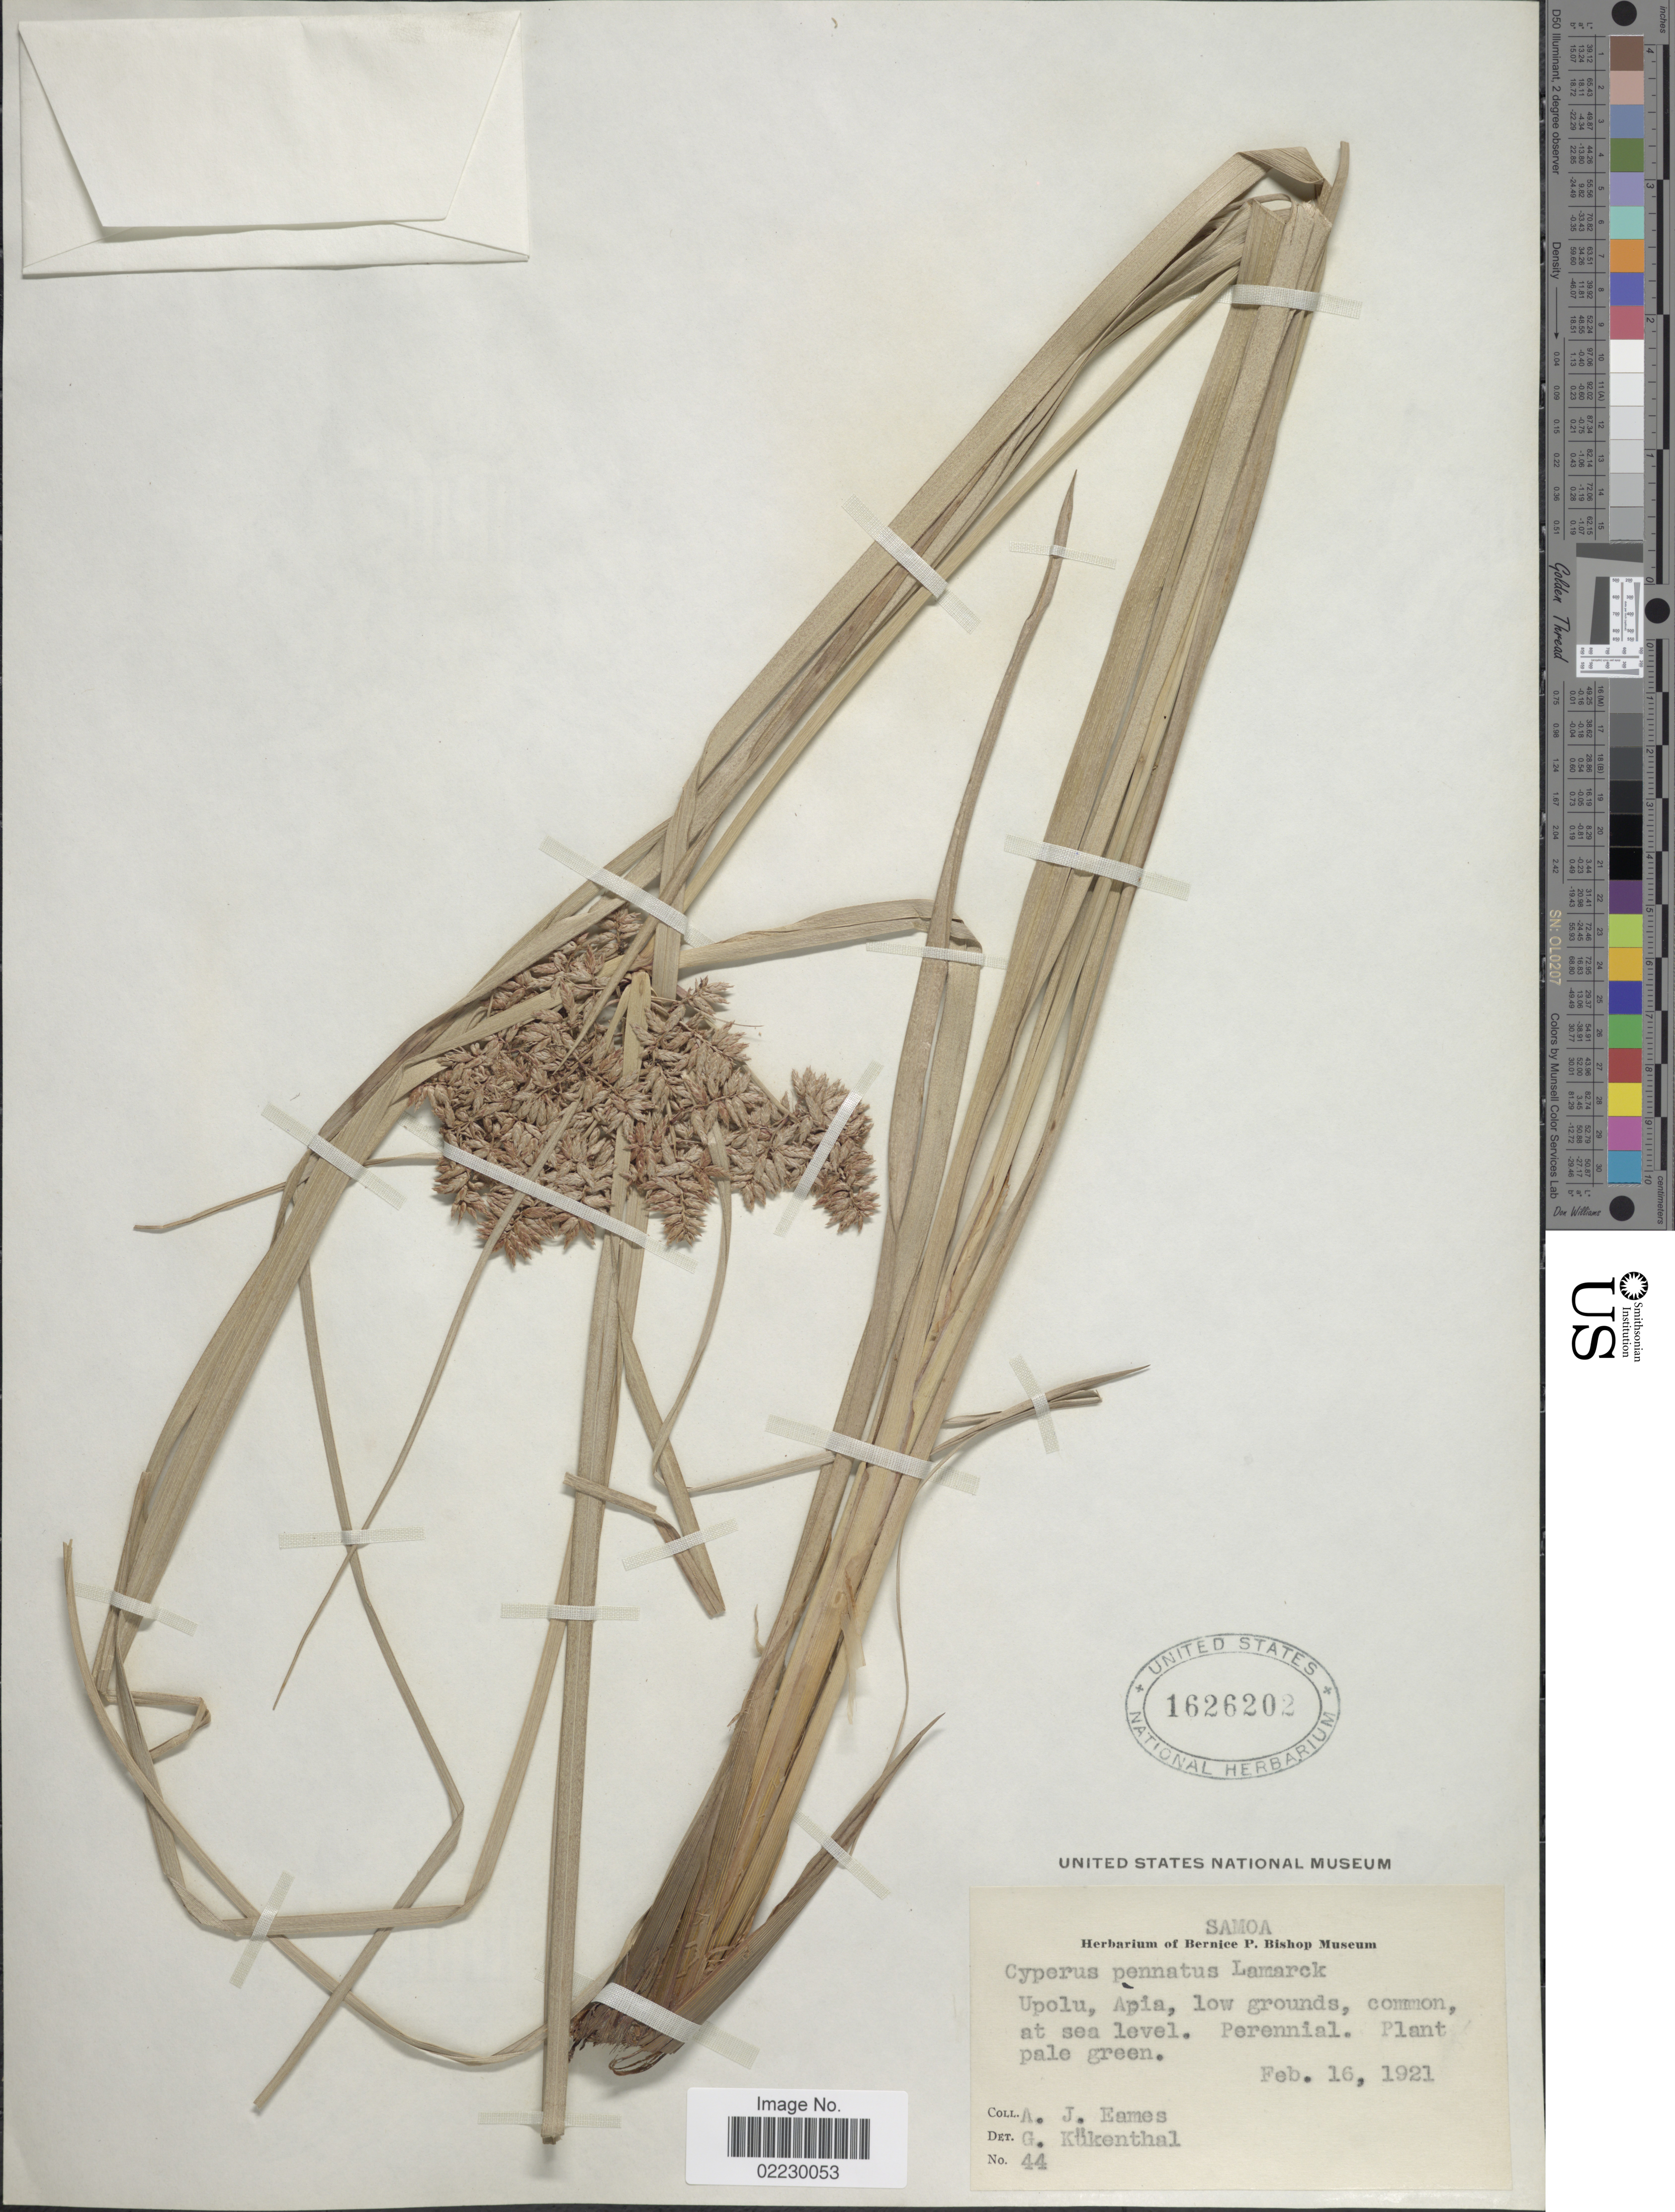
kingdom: Plantae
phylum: Tracheophyta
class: Liliopsida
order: Poales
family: Cyperaceae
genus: Cyperus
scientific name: Cyperus javanicus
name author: Houtt.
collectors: A. J. Eames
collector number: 44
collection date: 1921-02-16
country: Samoa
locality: Samoa, Upolu, Apia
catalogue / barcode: US 1626202